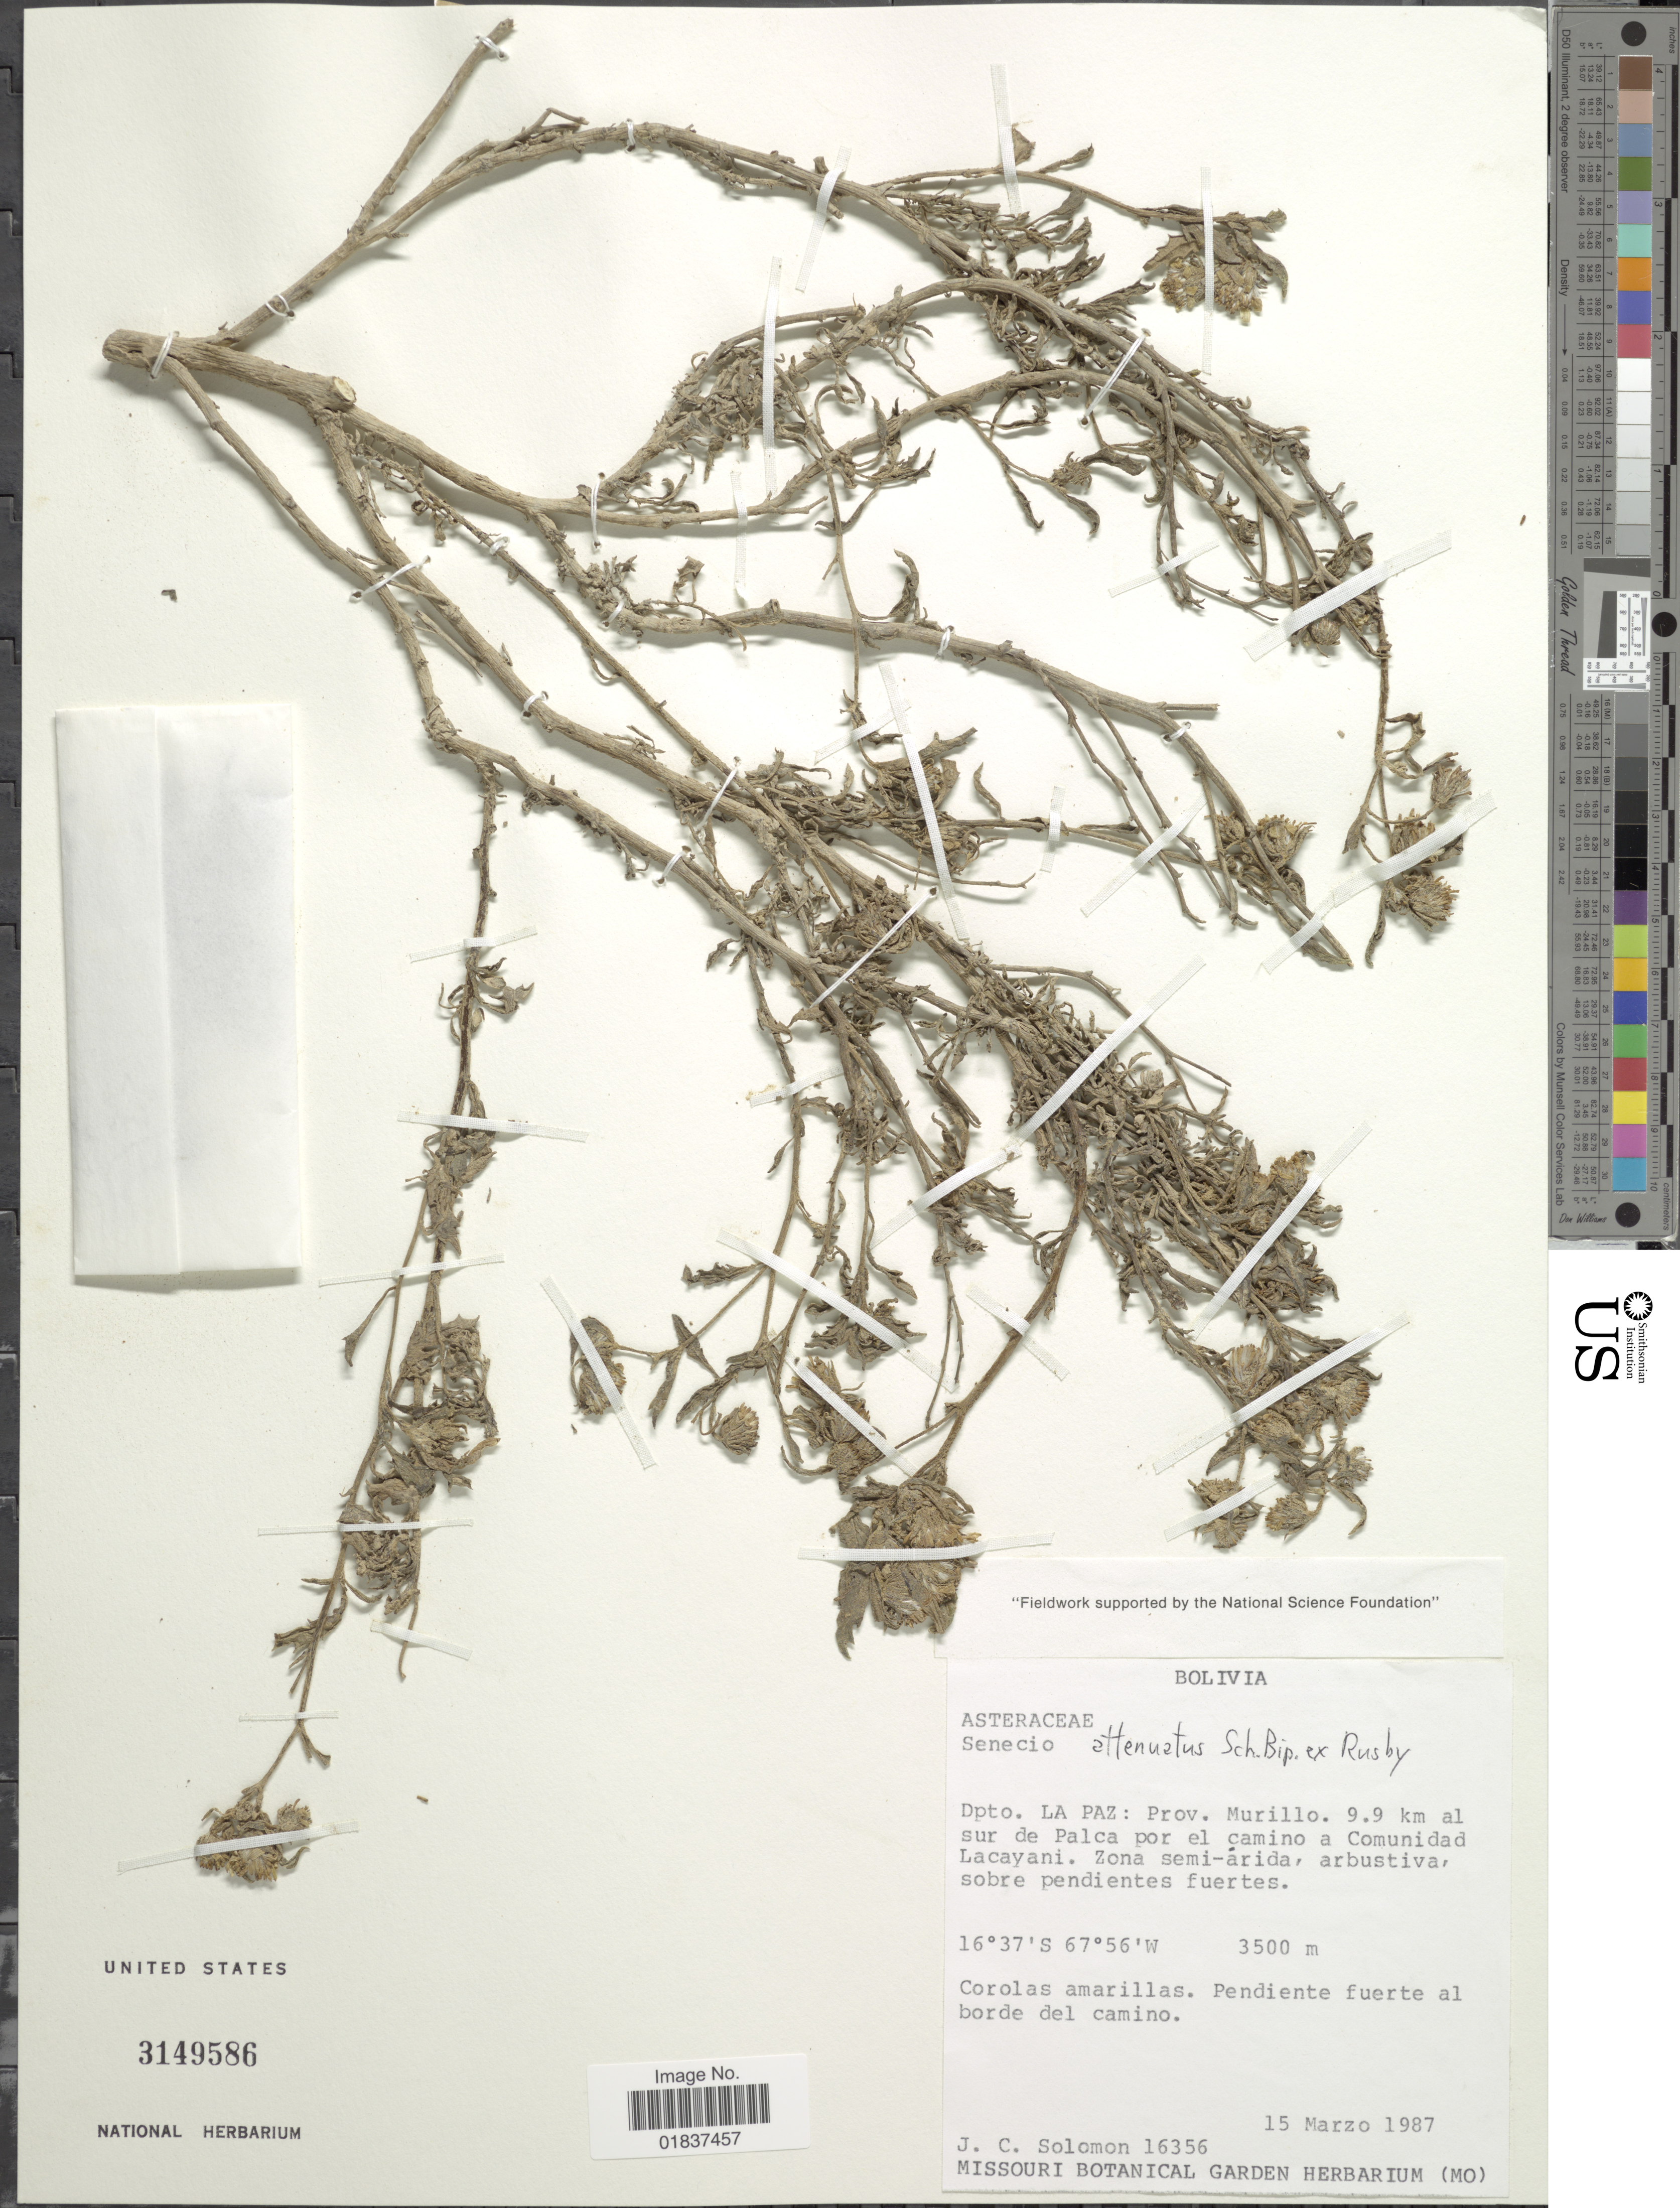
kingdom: Plantae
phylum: Tracheophyta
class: Magnoliopsida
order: Asterales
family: Asteraceae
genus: Senecio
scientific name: Senecio attenuatus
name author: Sch. Bip. ex Rusby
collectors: J. C. Solomon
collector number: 16356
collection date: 1987-03-15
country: Bolivia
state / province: La Paz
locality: Dpto. La Paz, Prov. Murillo, 9.9 km al sur de Palca por el camino a Comuinidad Lacayni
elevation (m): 3500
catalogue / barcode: US 3149586